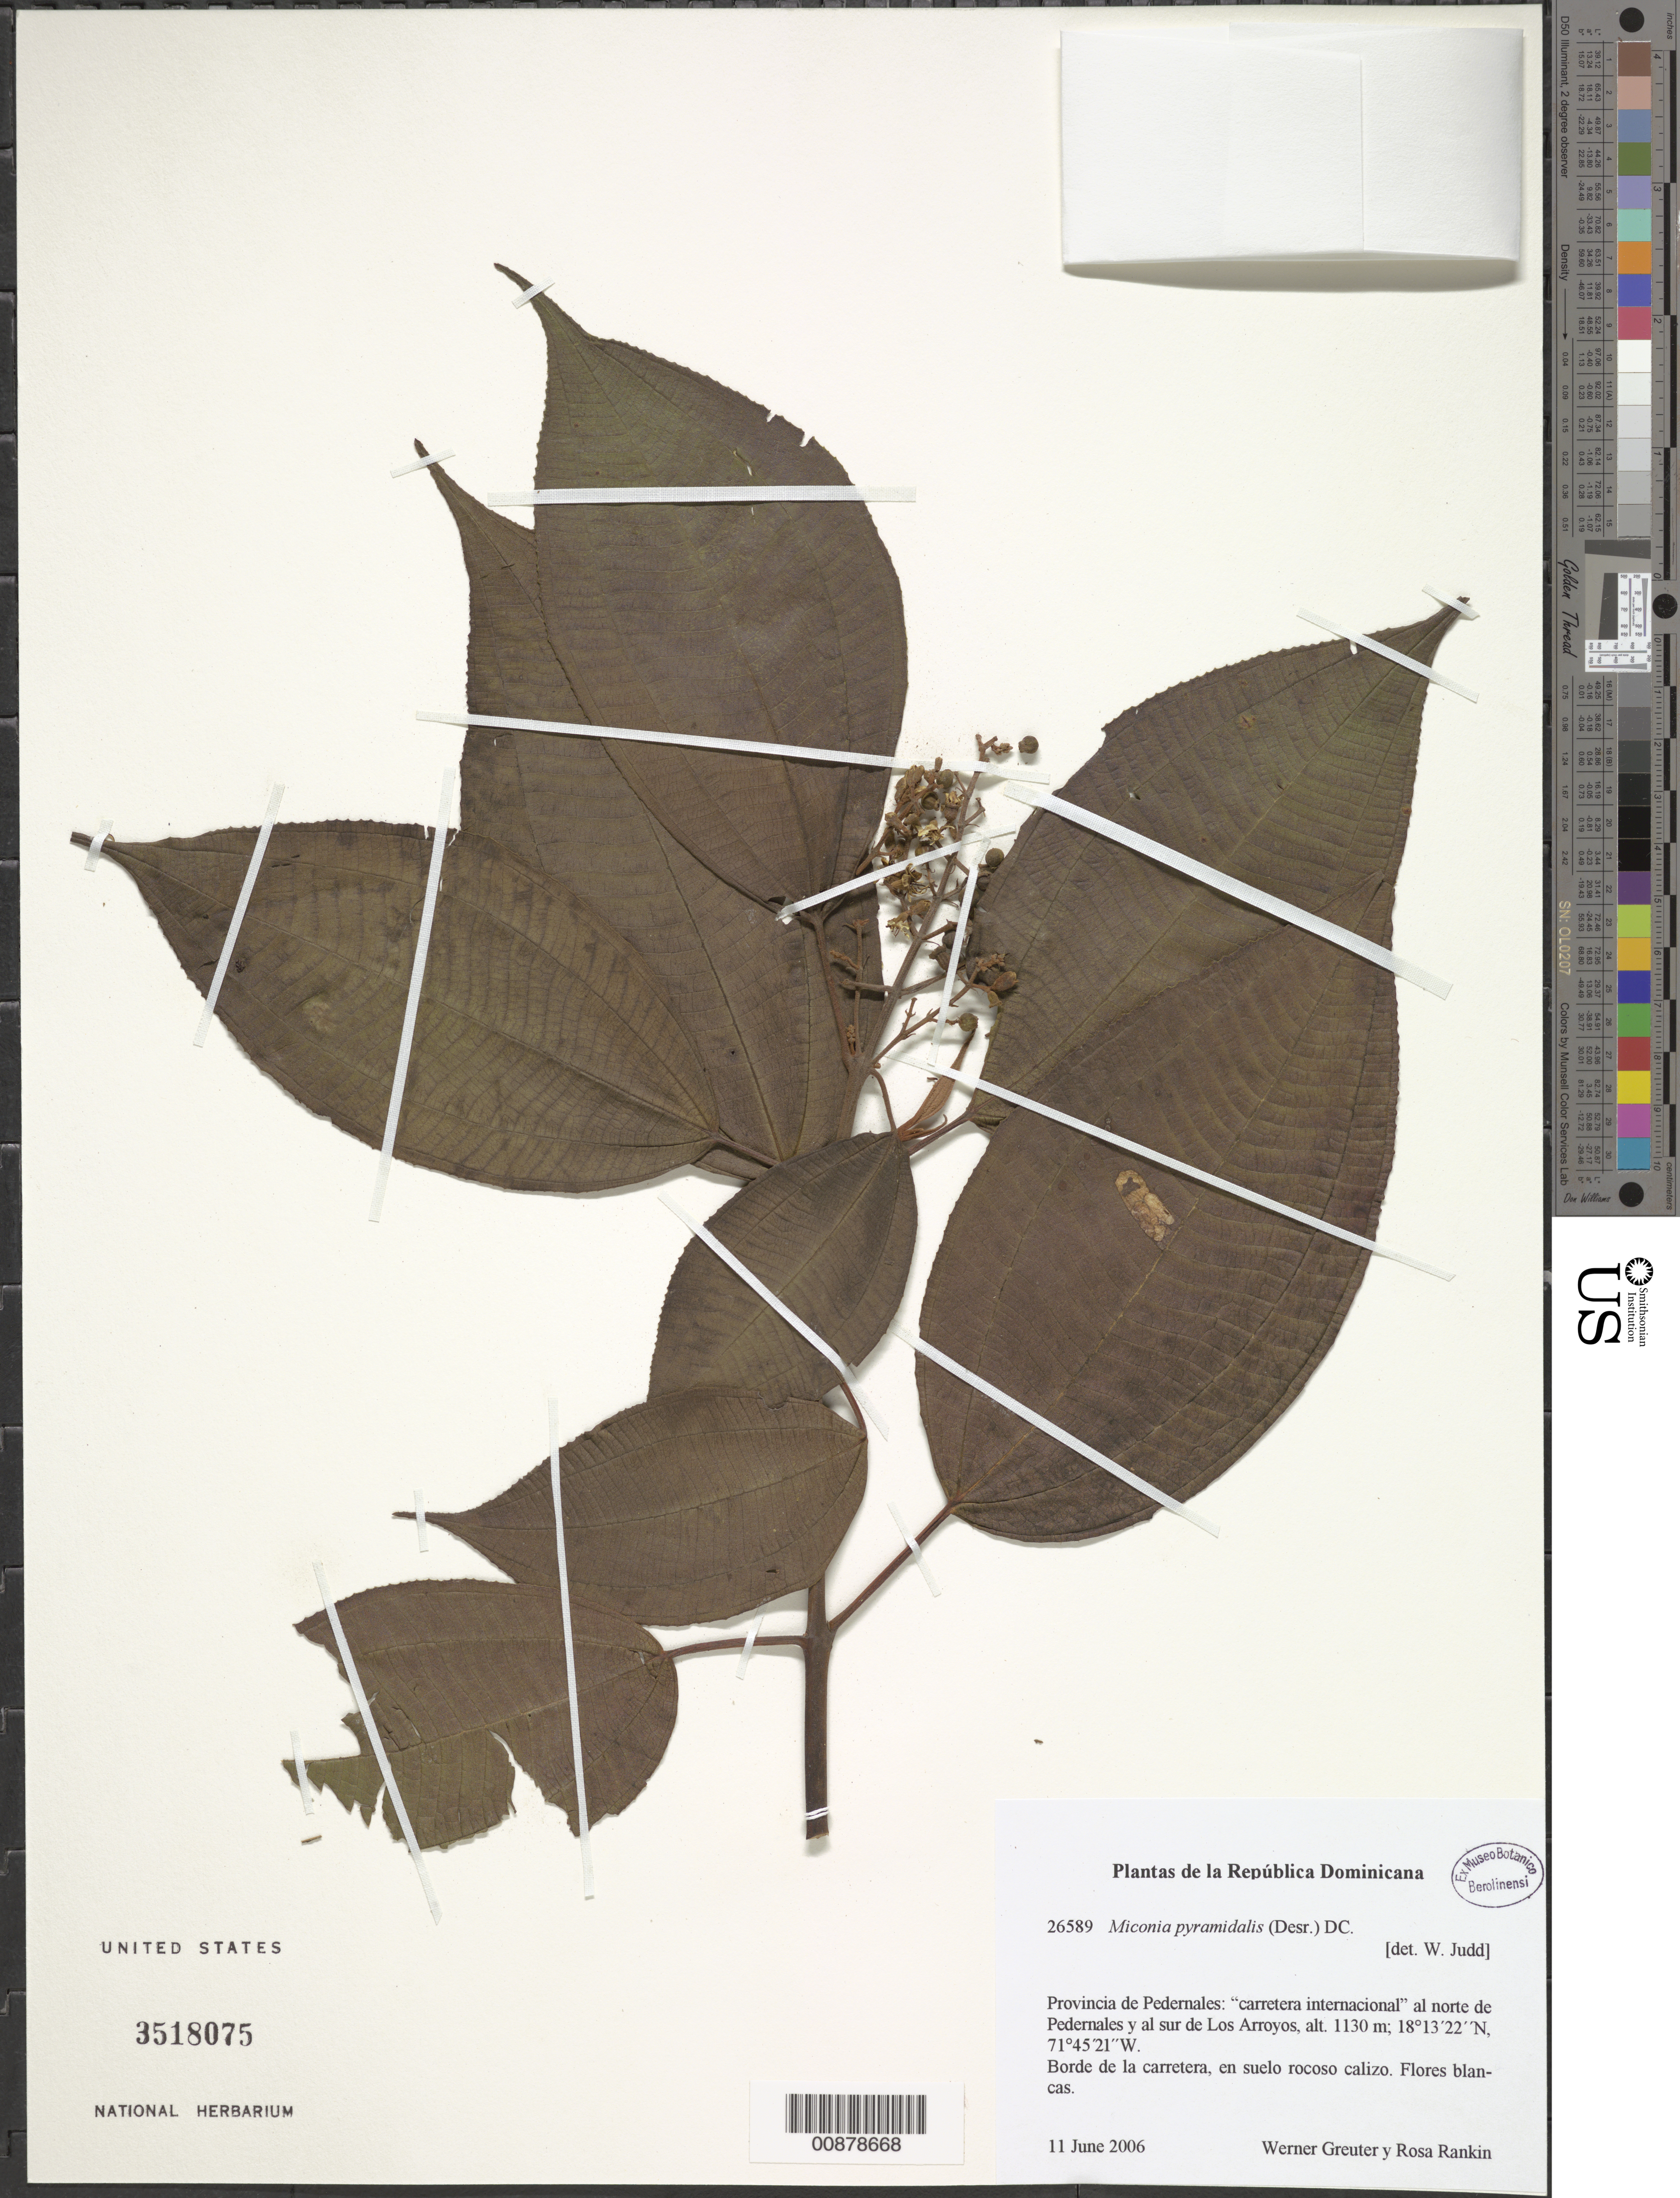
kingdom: Plantae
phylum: Tracheophyta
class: Magnoliopsida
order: Myrtales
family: Melastomataceae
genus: Miconia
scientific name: Miconia pyramidalis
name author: (Desr.) DC.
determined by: Judd, W.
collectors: W. Greuter & R. Rankin Rodriguez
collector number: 26589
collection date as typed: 11 Jun 2006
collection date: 2006-06-11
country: Dominican Republic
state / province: Pedernales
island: Hispaniola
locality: "Carretera internacional" al norte de Pedernales y al sur de Los Arroyos..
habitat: Borde de la carretera, en suelo rocoso calizo.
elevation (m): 1130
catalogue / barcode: US 3518075